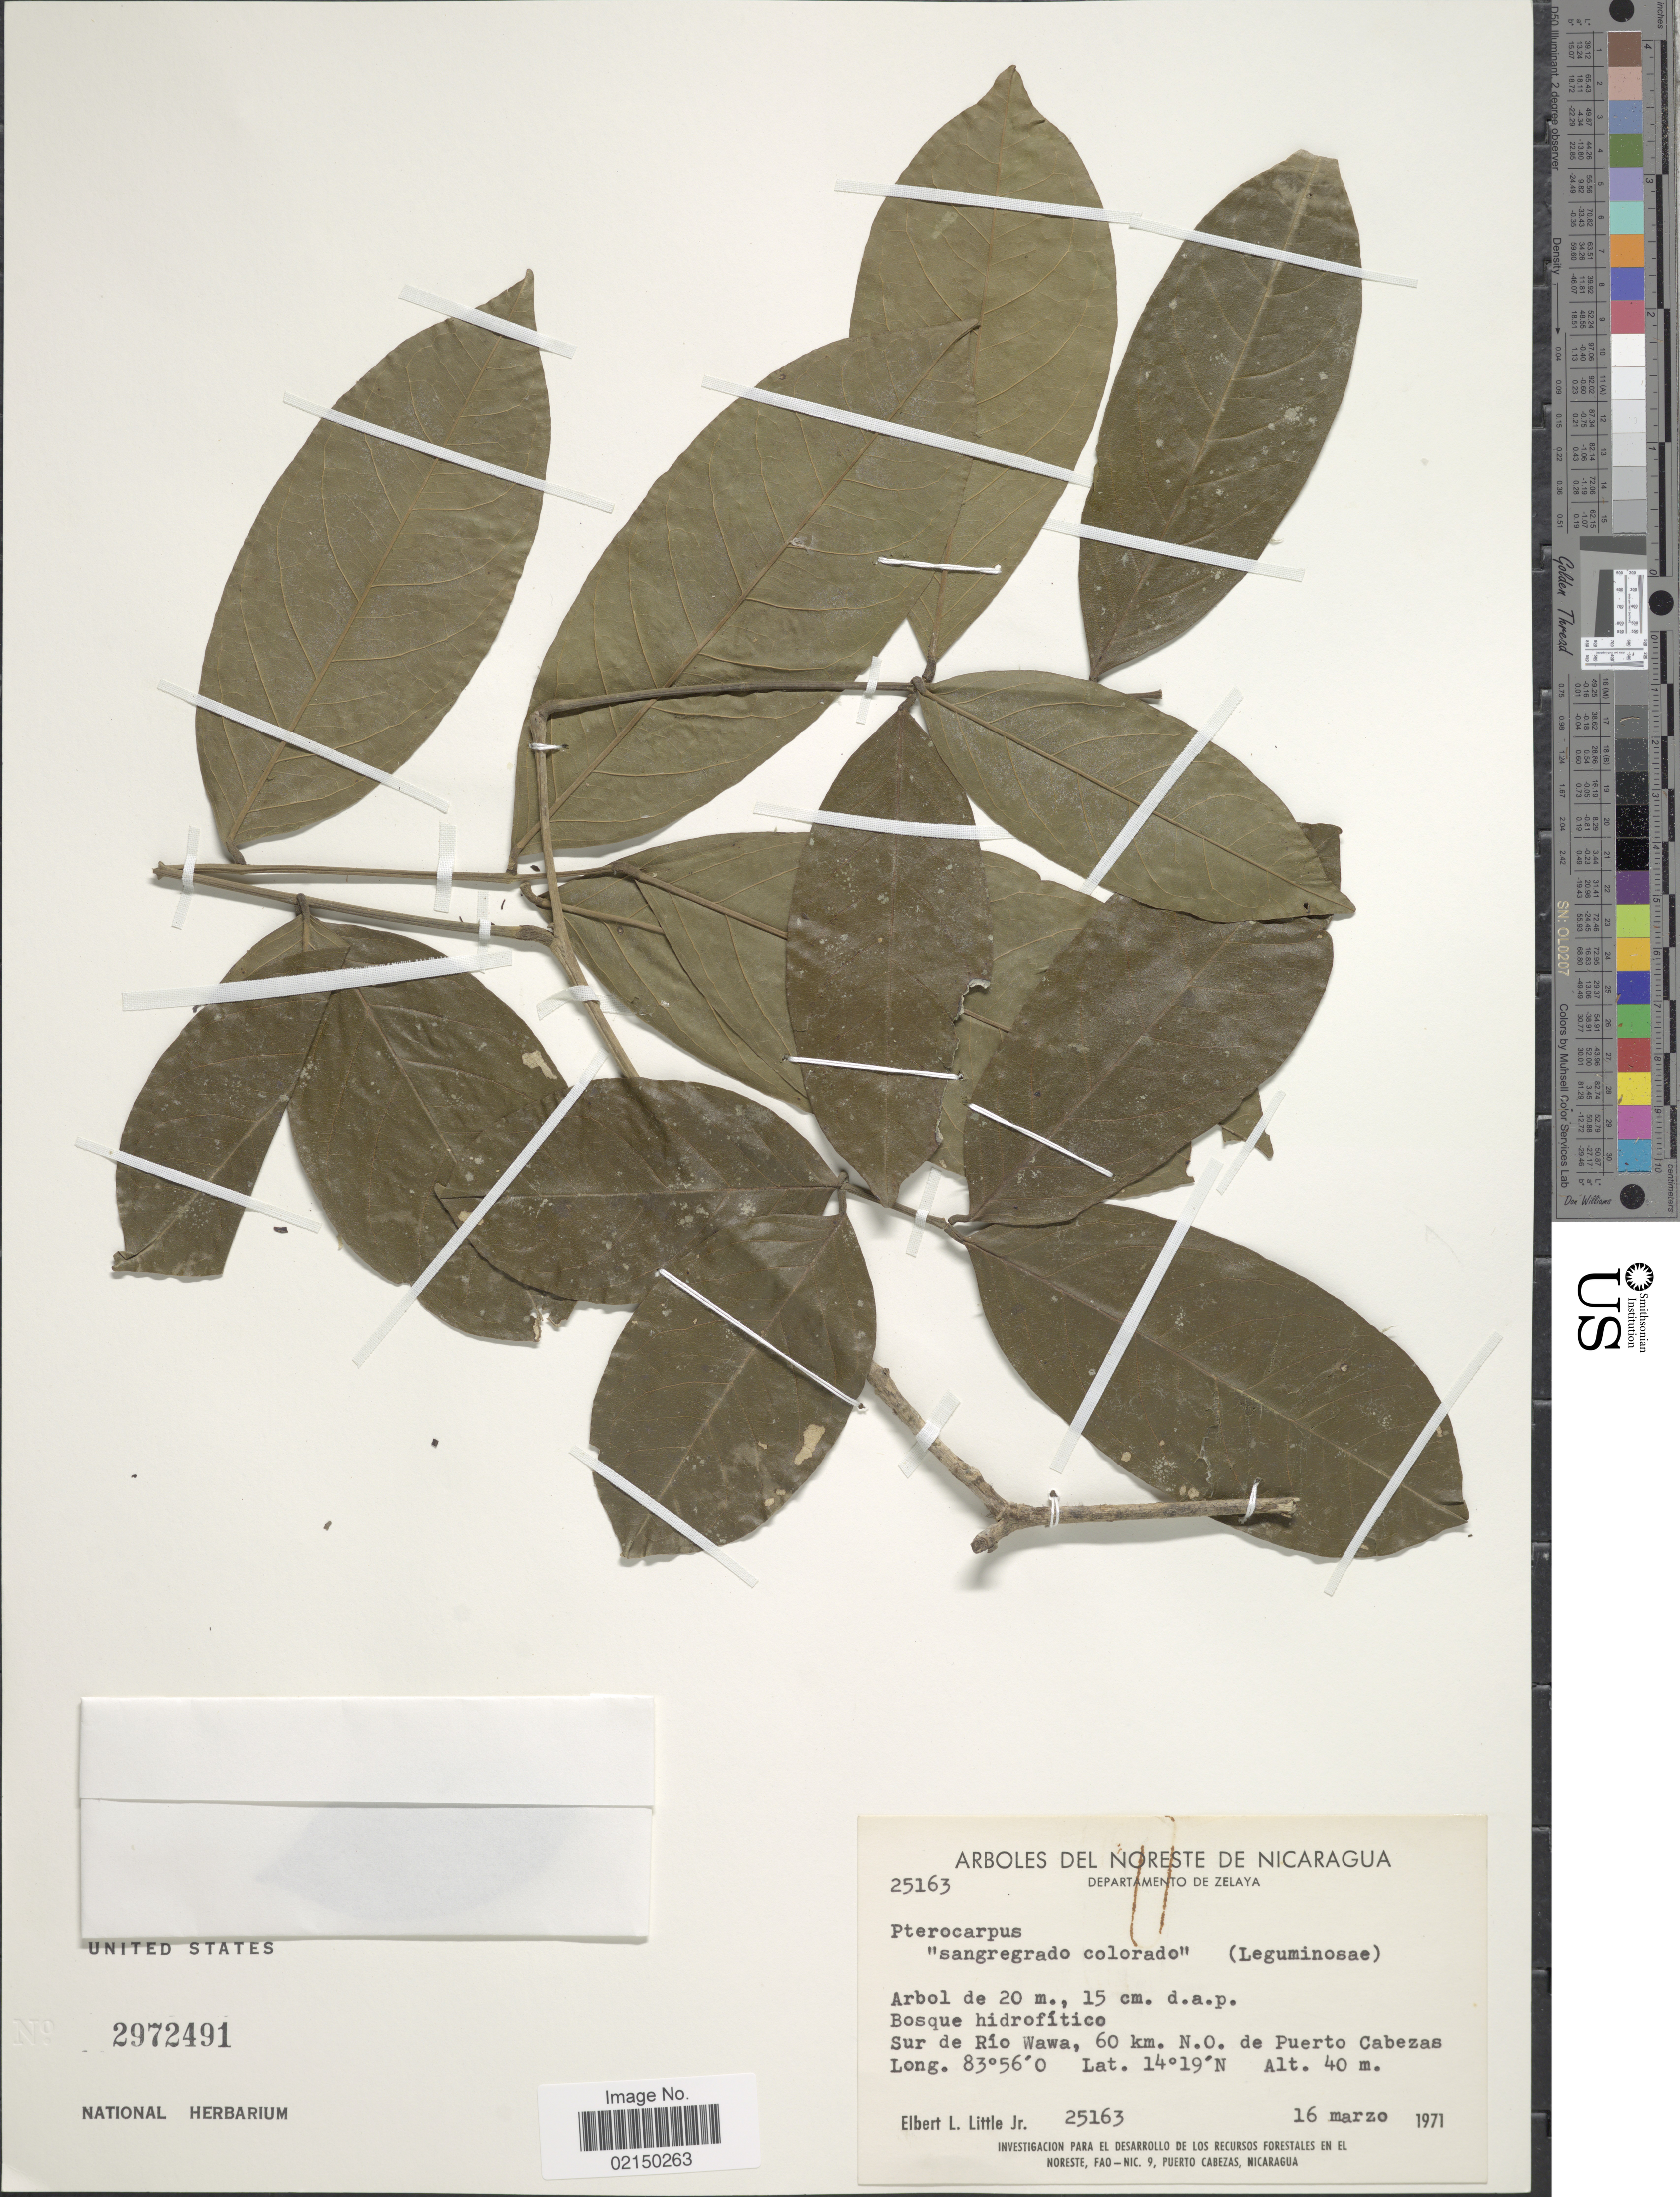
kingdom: Plantae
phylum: Tracheophyta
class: Magnoliopsida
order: Fabales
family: Fabaceae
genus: Pterocarpus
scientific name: Pterocarpus sp.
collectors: E. L. Little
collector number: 25163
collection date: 1971-03-16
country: Nicaragua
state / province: Atlantico Norte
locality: Departamento de Zelaya, Arboles de Noreste de Nicaragua, Sur de Rio Wawa, 60 km. N.O. de Puerto Cabezas.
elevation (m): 40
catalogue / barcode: US 2972491